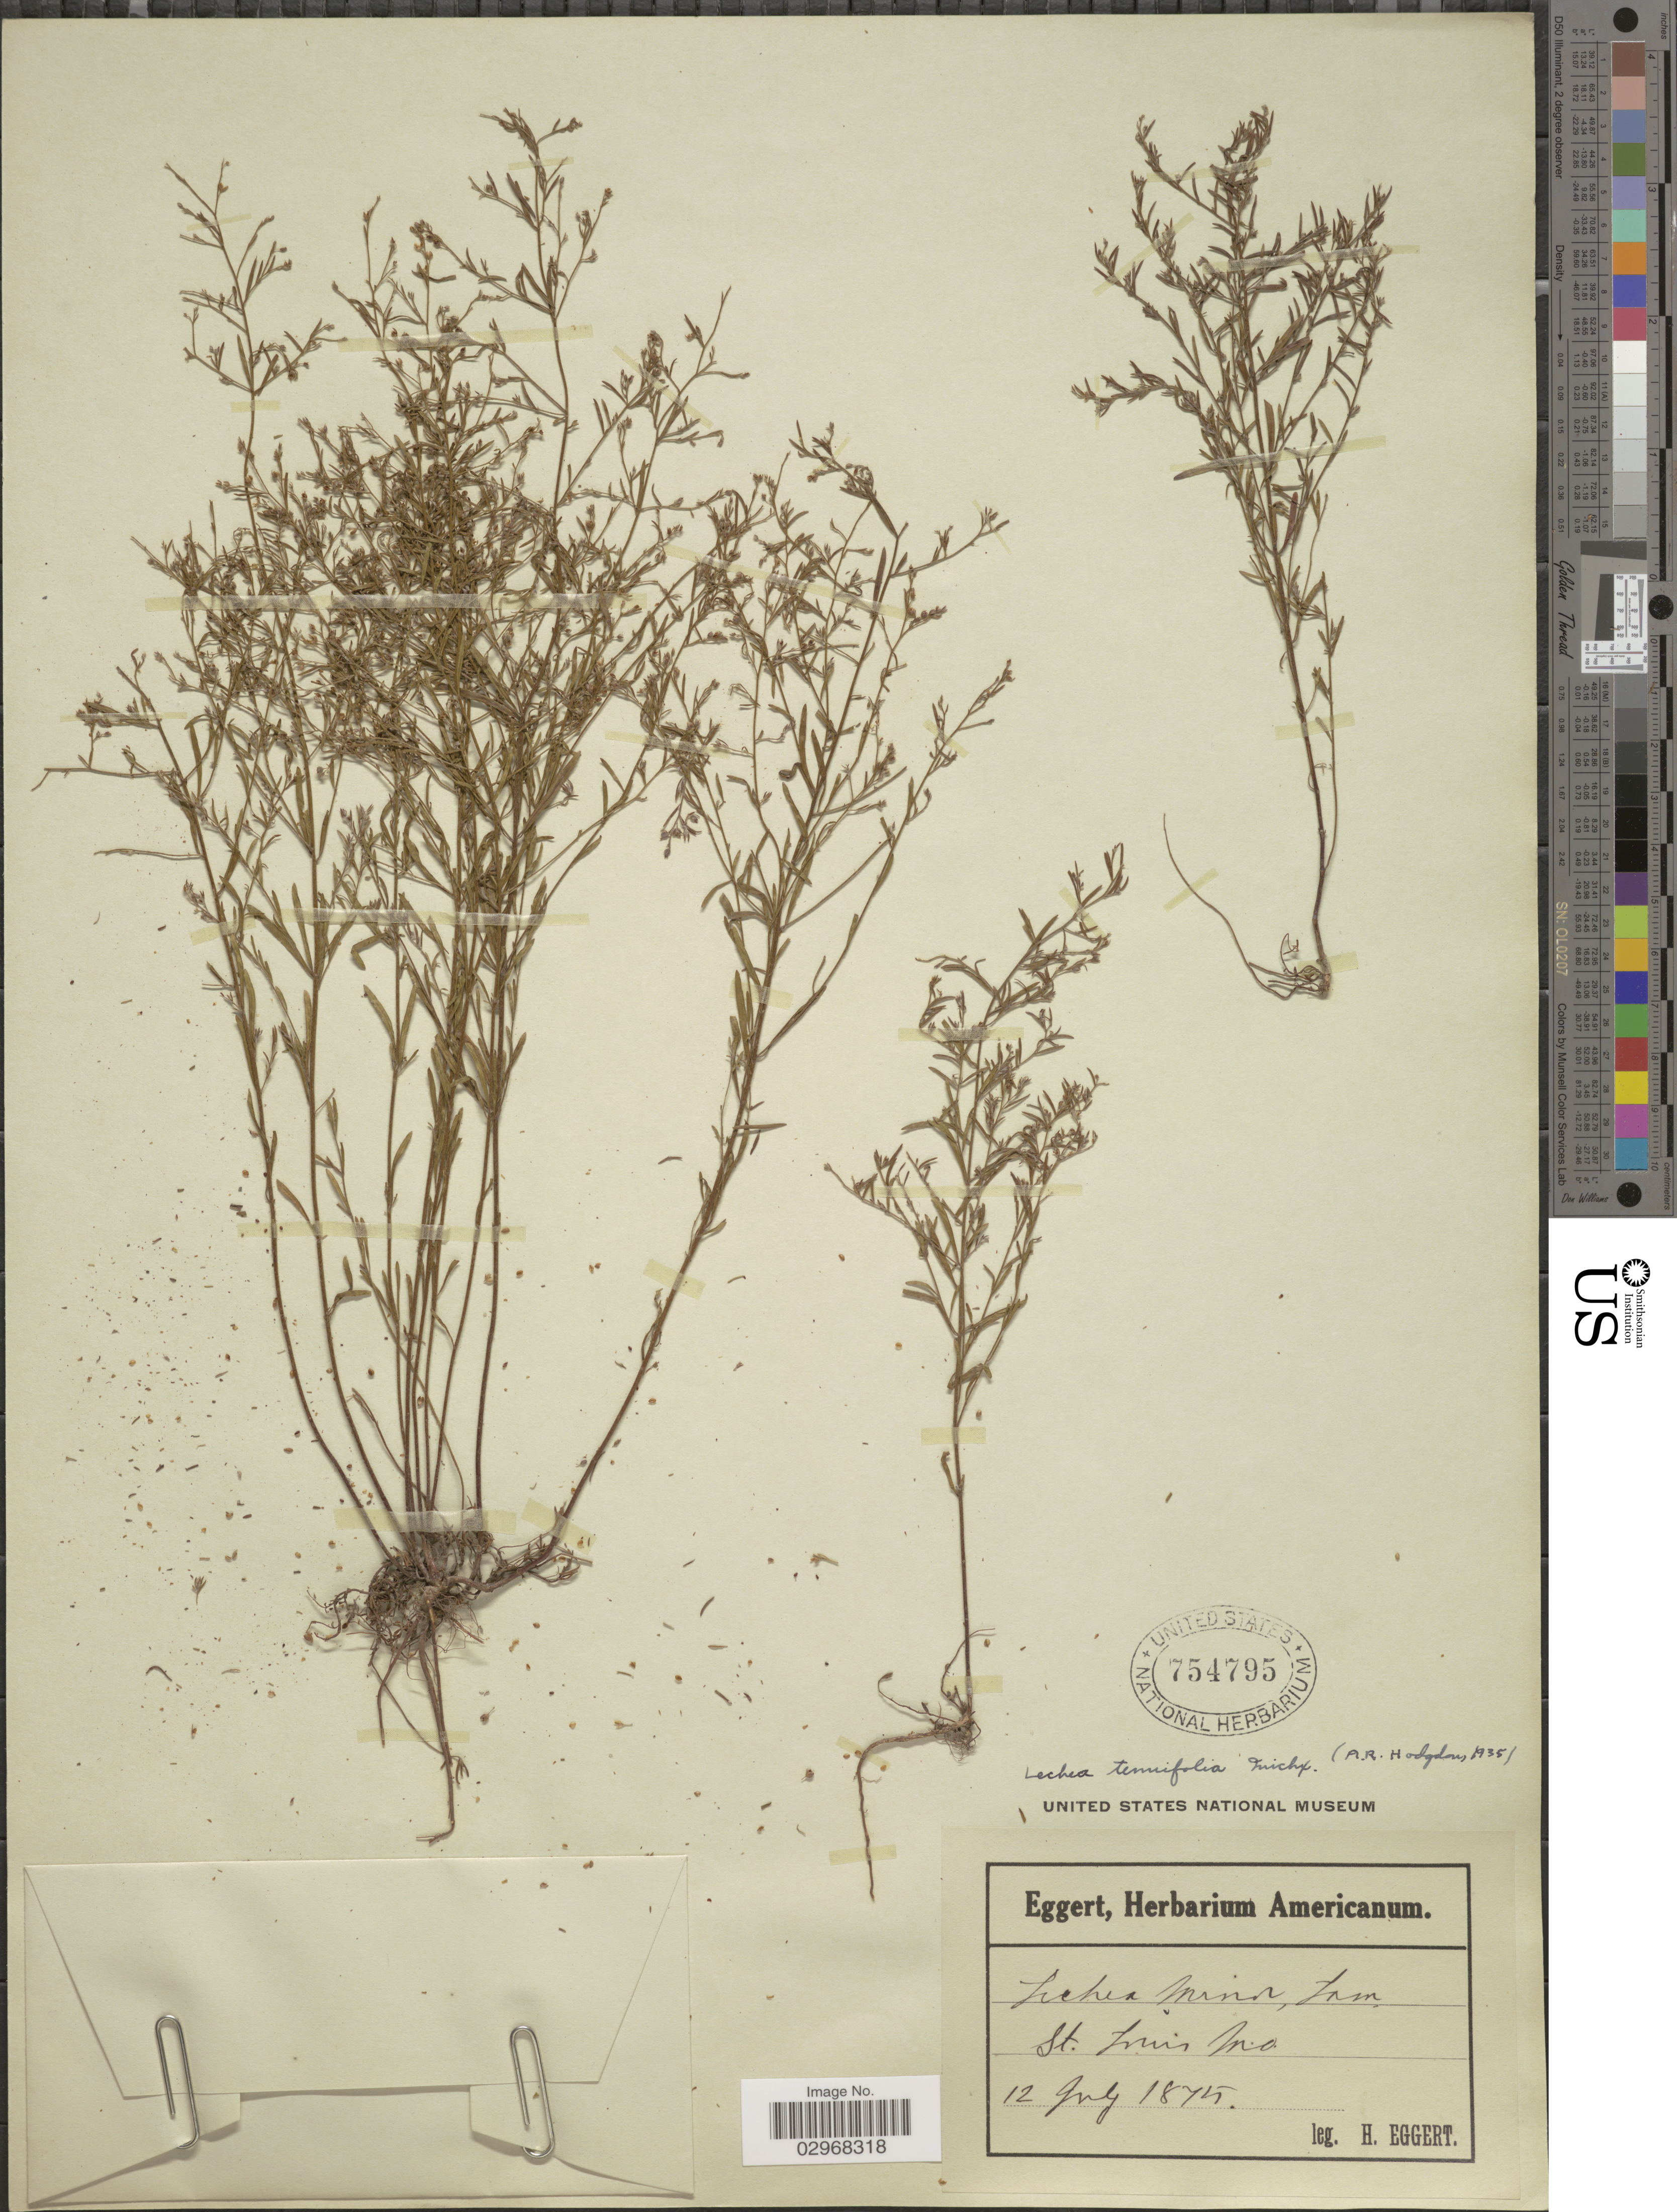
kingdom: Plantae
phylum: Tracheophyta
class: Magnoliopsida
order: Malvales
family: Cistaceae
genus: Lechea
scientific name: Lechea tenuifolia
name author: Michx.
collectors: H. Eggert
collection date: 1875-07-12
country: United States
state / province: Missouri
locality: St. Louis.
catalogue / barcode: US 754795